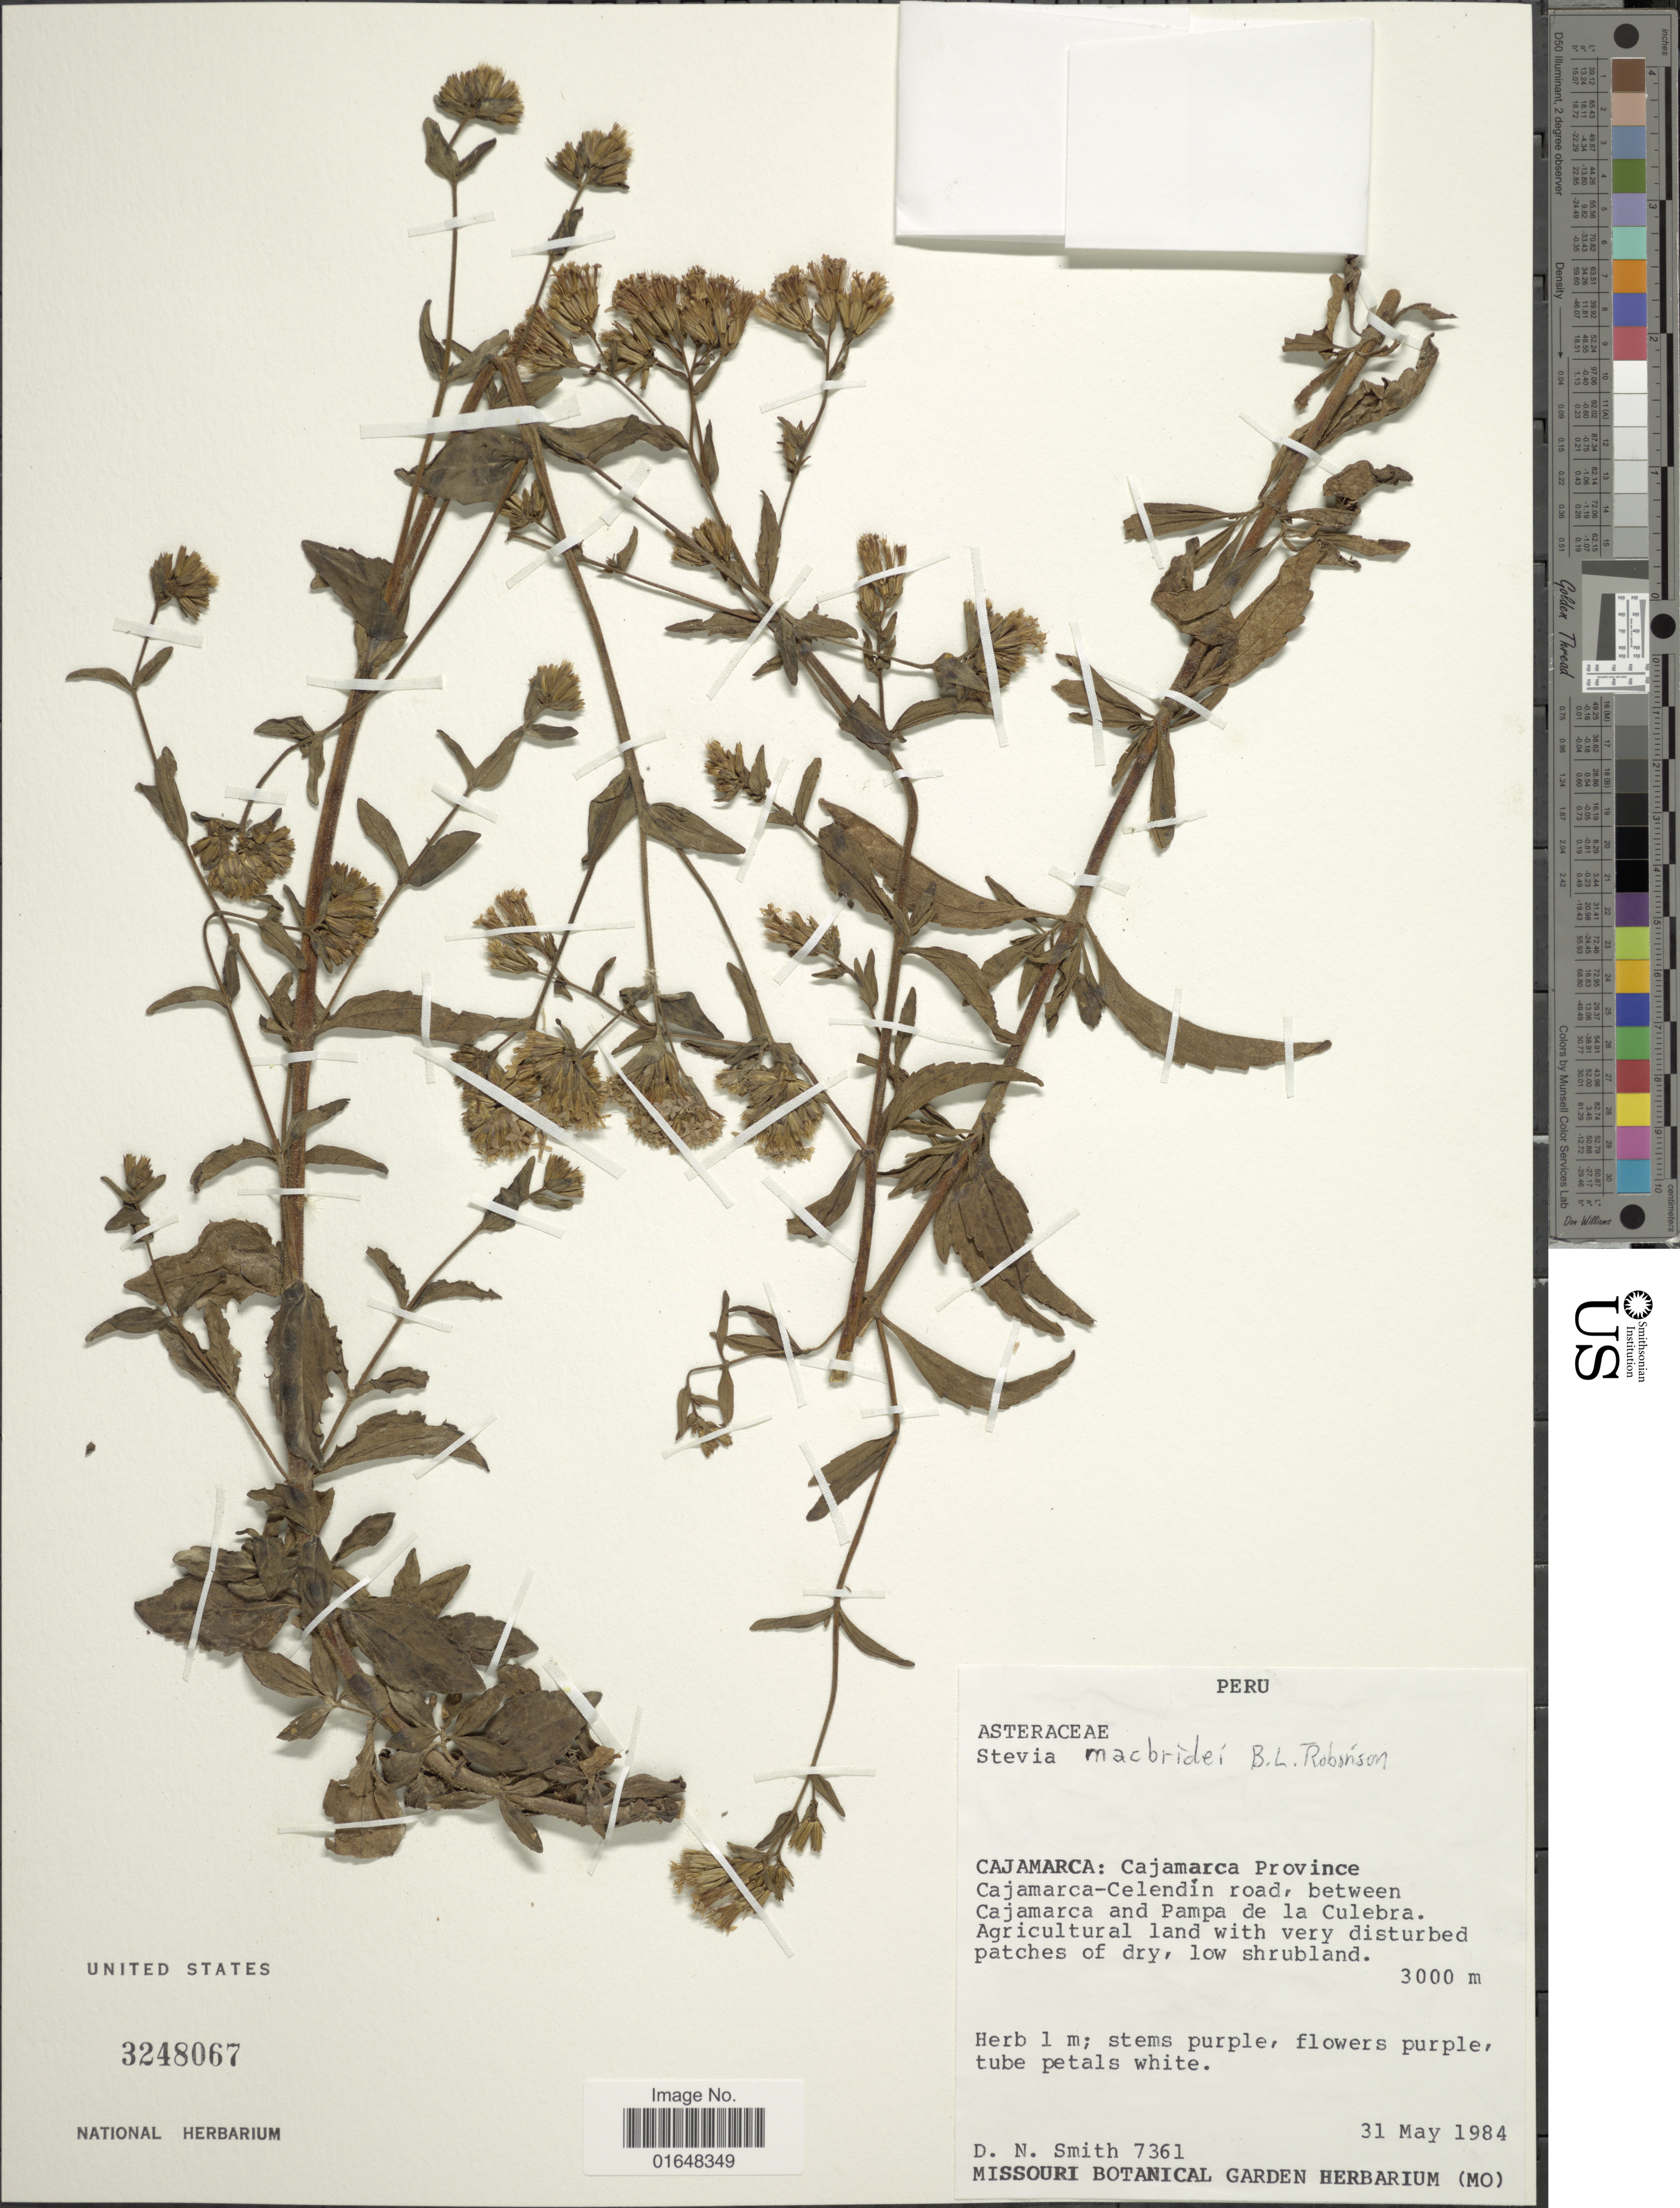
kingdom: Plantae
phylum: Tracheophyta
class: Magnoliopsida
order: Asterales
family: Asteraceae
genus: Stevia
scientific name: Stevia macbridei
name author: B.L. Rob.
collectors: D. Smith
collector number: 7361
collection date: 1984-05-31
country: Peru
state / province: Cajamarca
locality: Cajamarca: Cajamarca Province. Cajamarca-Celendin road, between Cajamarca and Pampa de la Culebra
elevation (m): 3000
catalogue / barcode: US 3248067